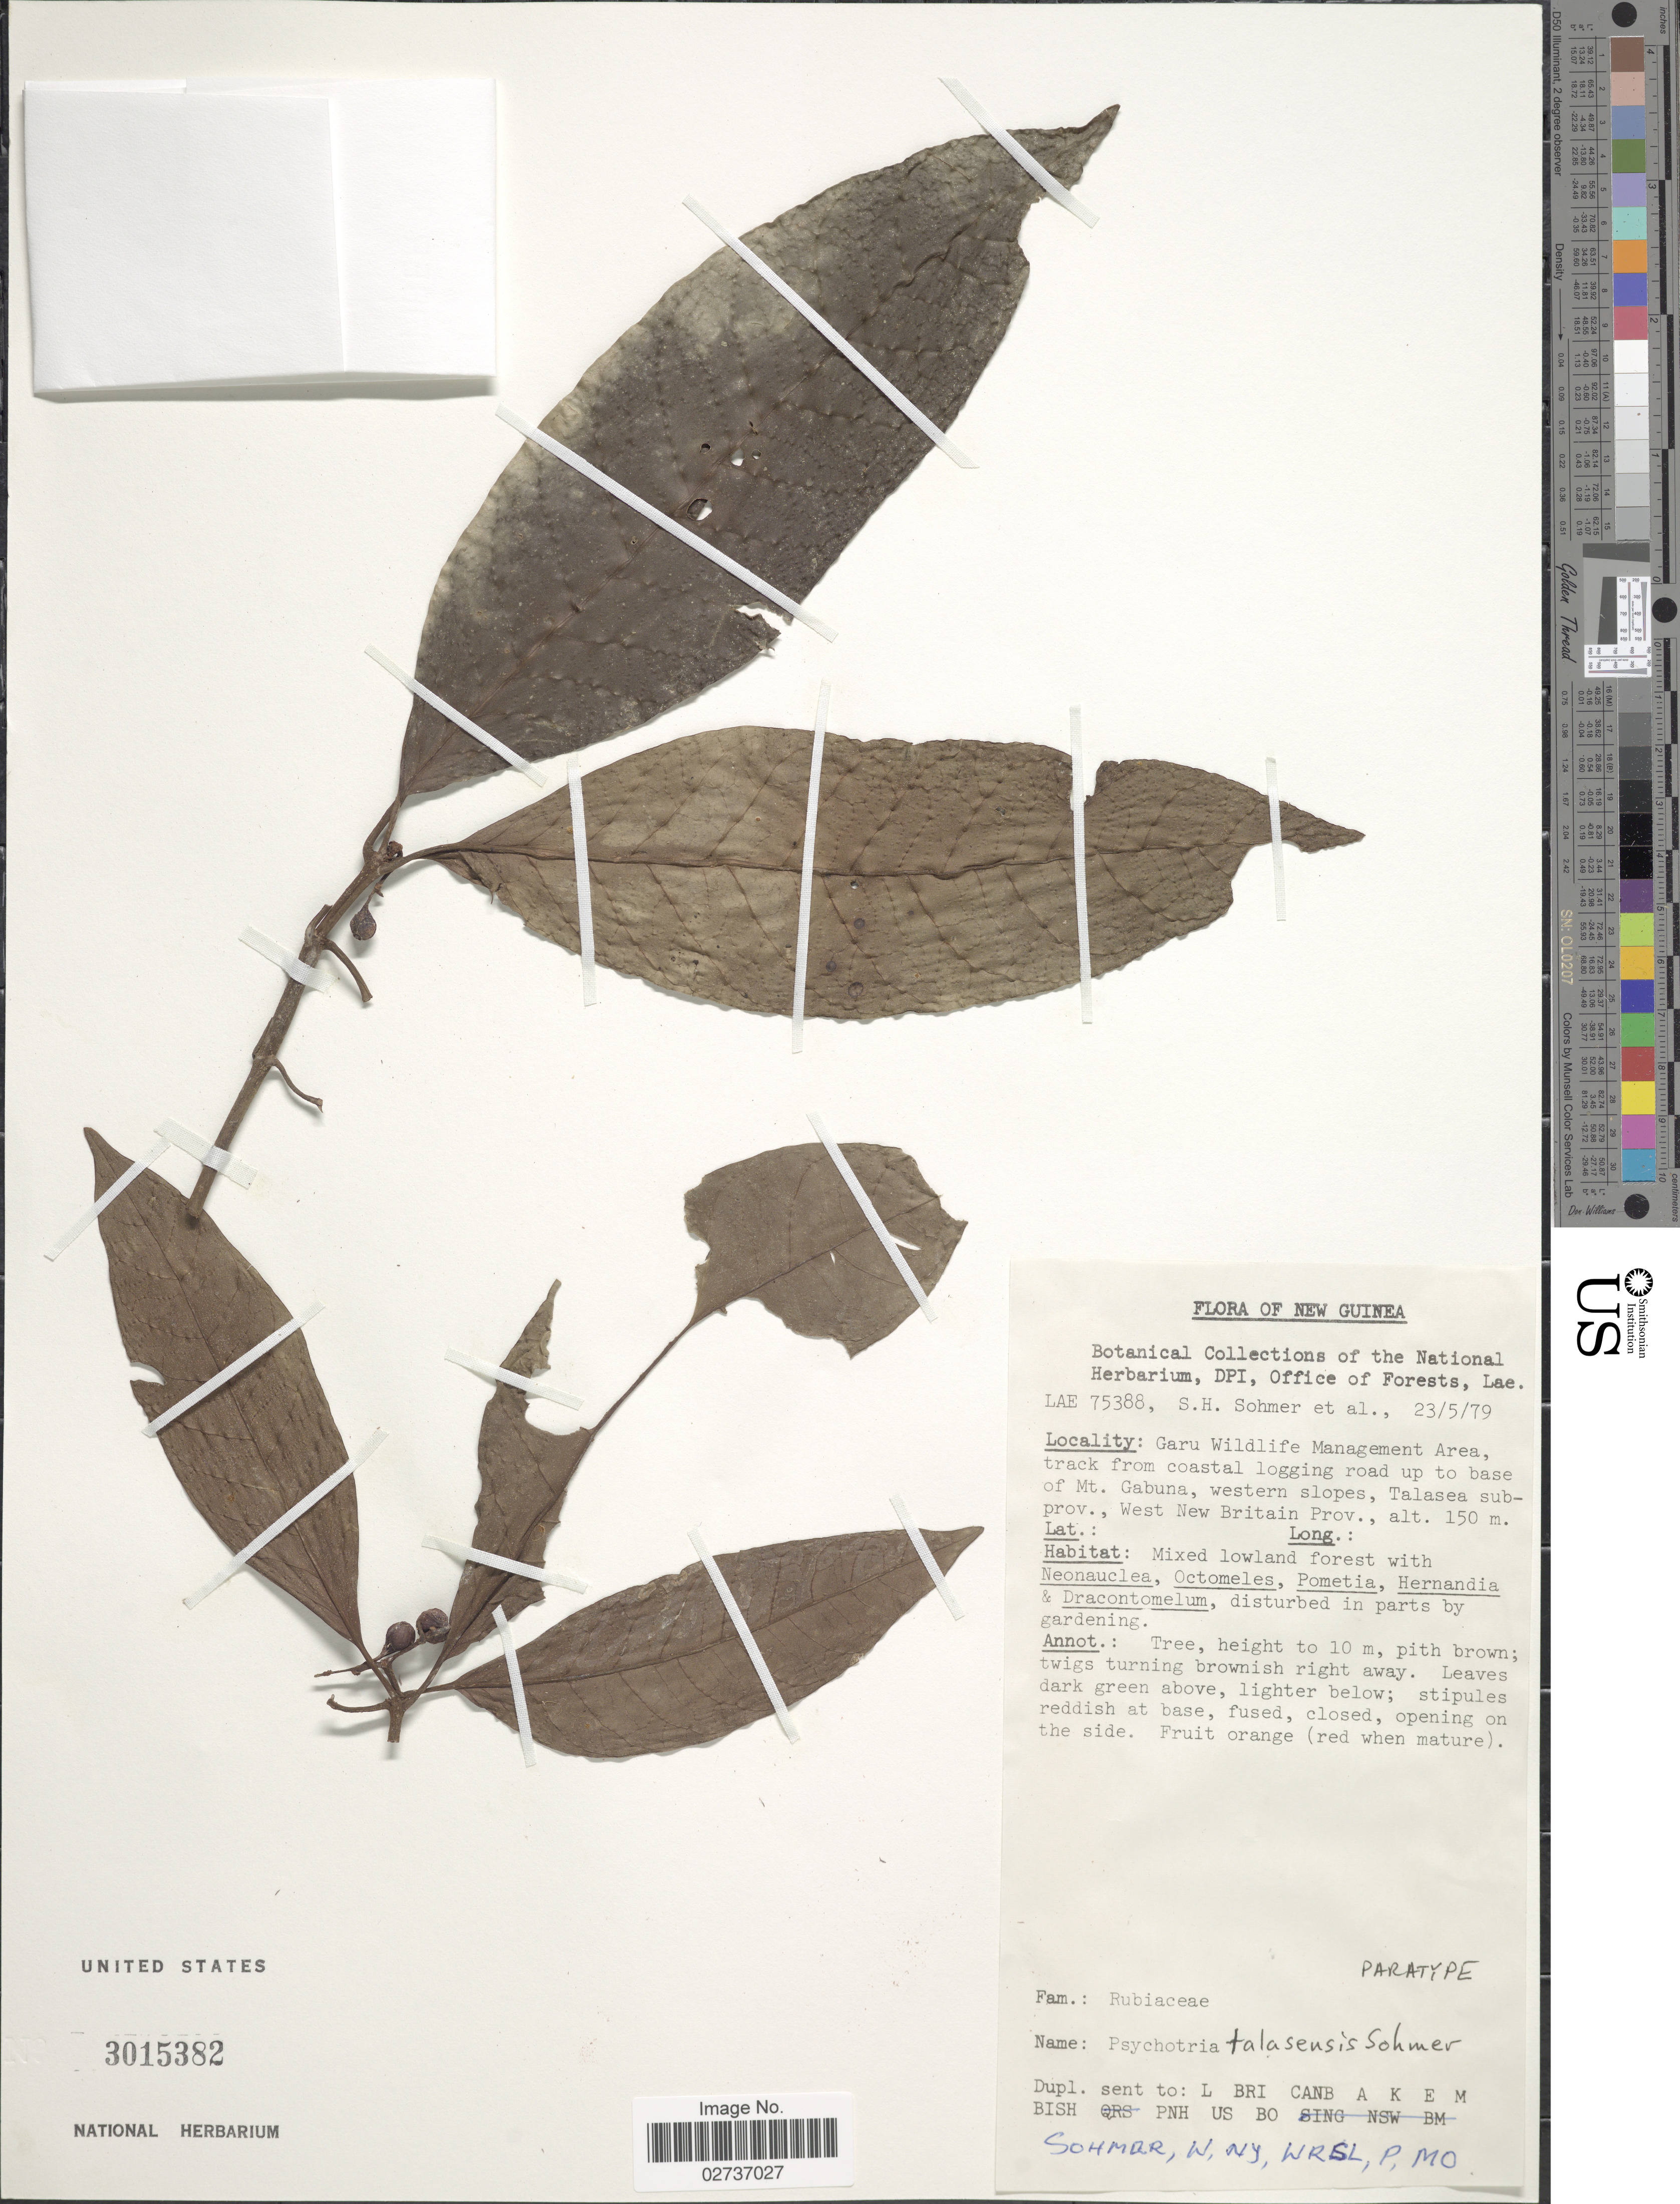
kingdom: Plantae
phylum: Tracheophyta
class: Magnoliopsida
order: Gentianales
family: Rubiaceae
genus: Psychotria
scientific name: Psychotria talasensis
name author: Sohmer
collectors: S. H. Sohmer & et al.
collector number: LAE75388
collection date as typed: Transcribed d/m/y: 23/5/79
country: Papua New Guinea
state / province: West New Britain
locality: New Guinea. Garu Wildlife Management Area, track from coastal logging road up to base of Mt. Gabuna, western slopes, Talasea sub-prov., West New Britain Prov.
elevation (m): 150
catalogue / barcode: US 3015382